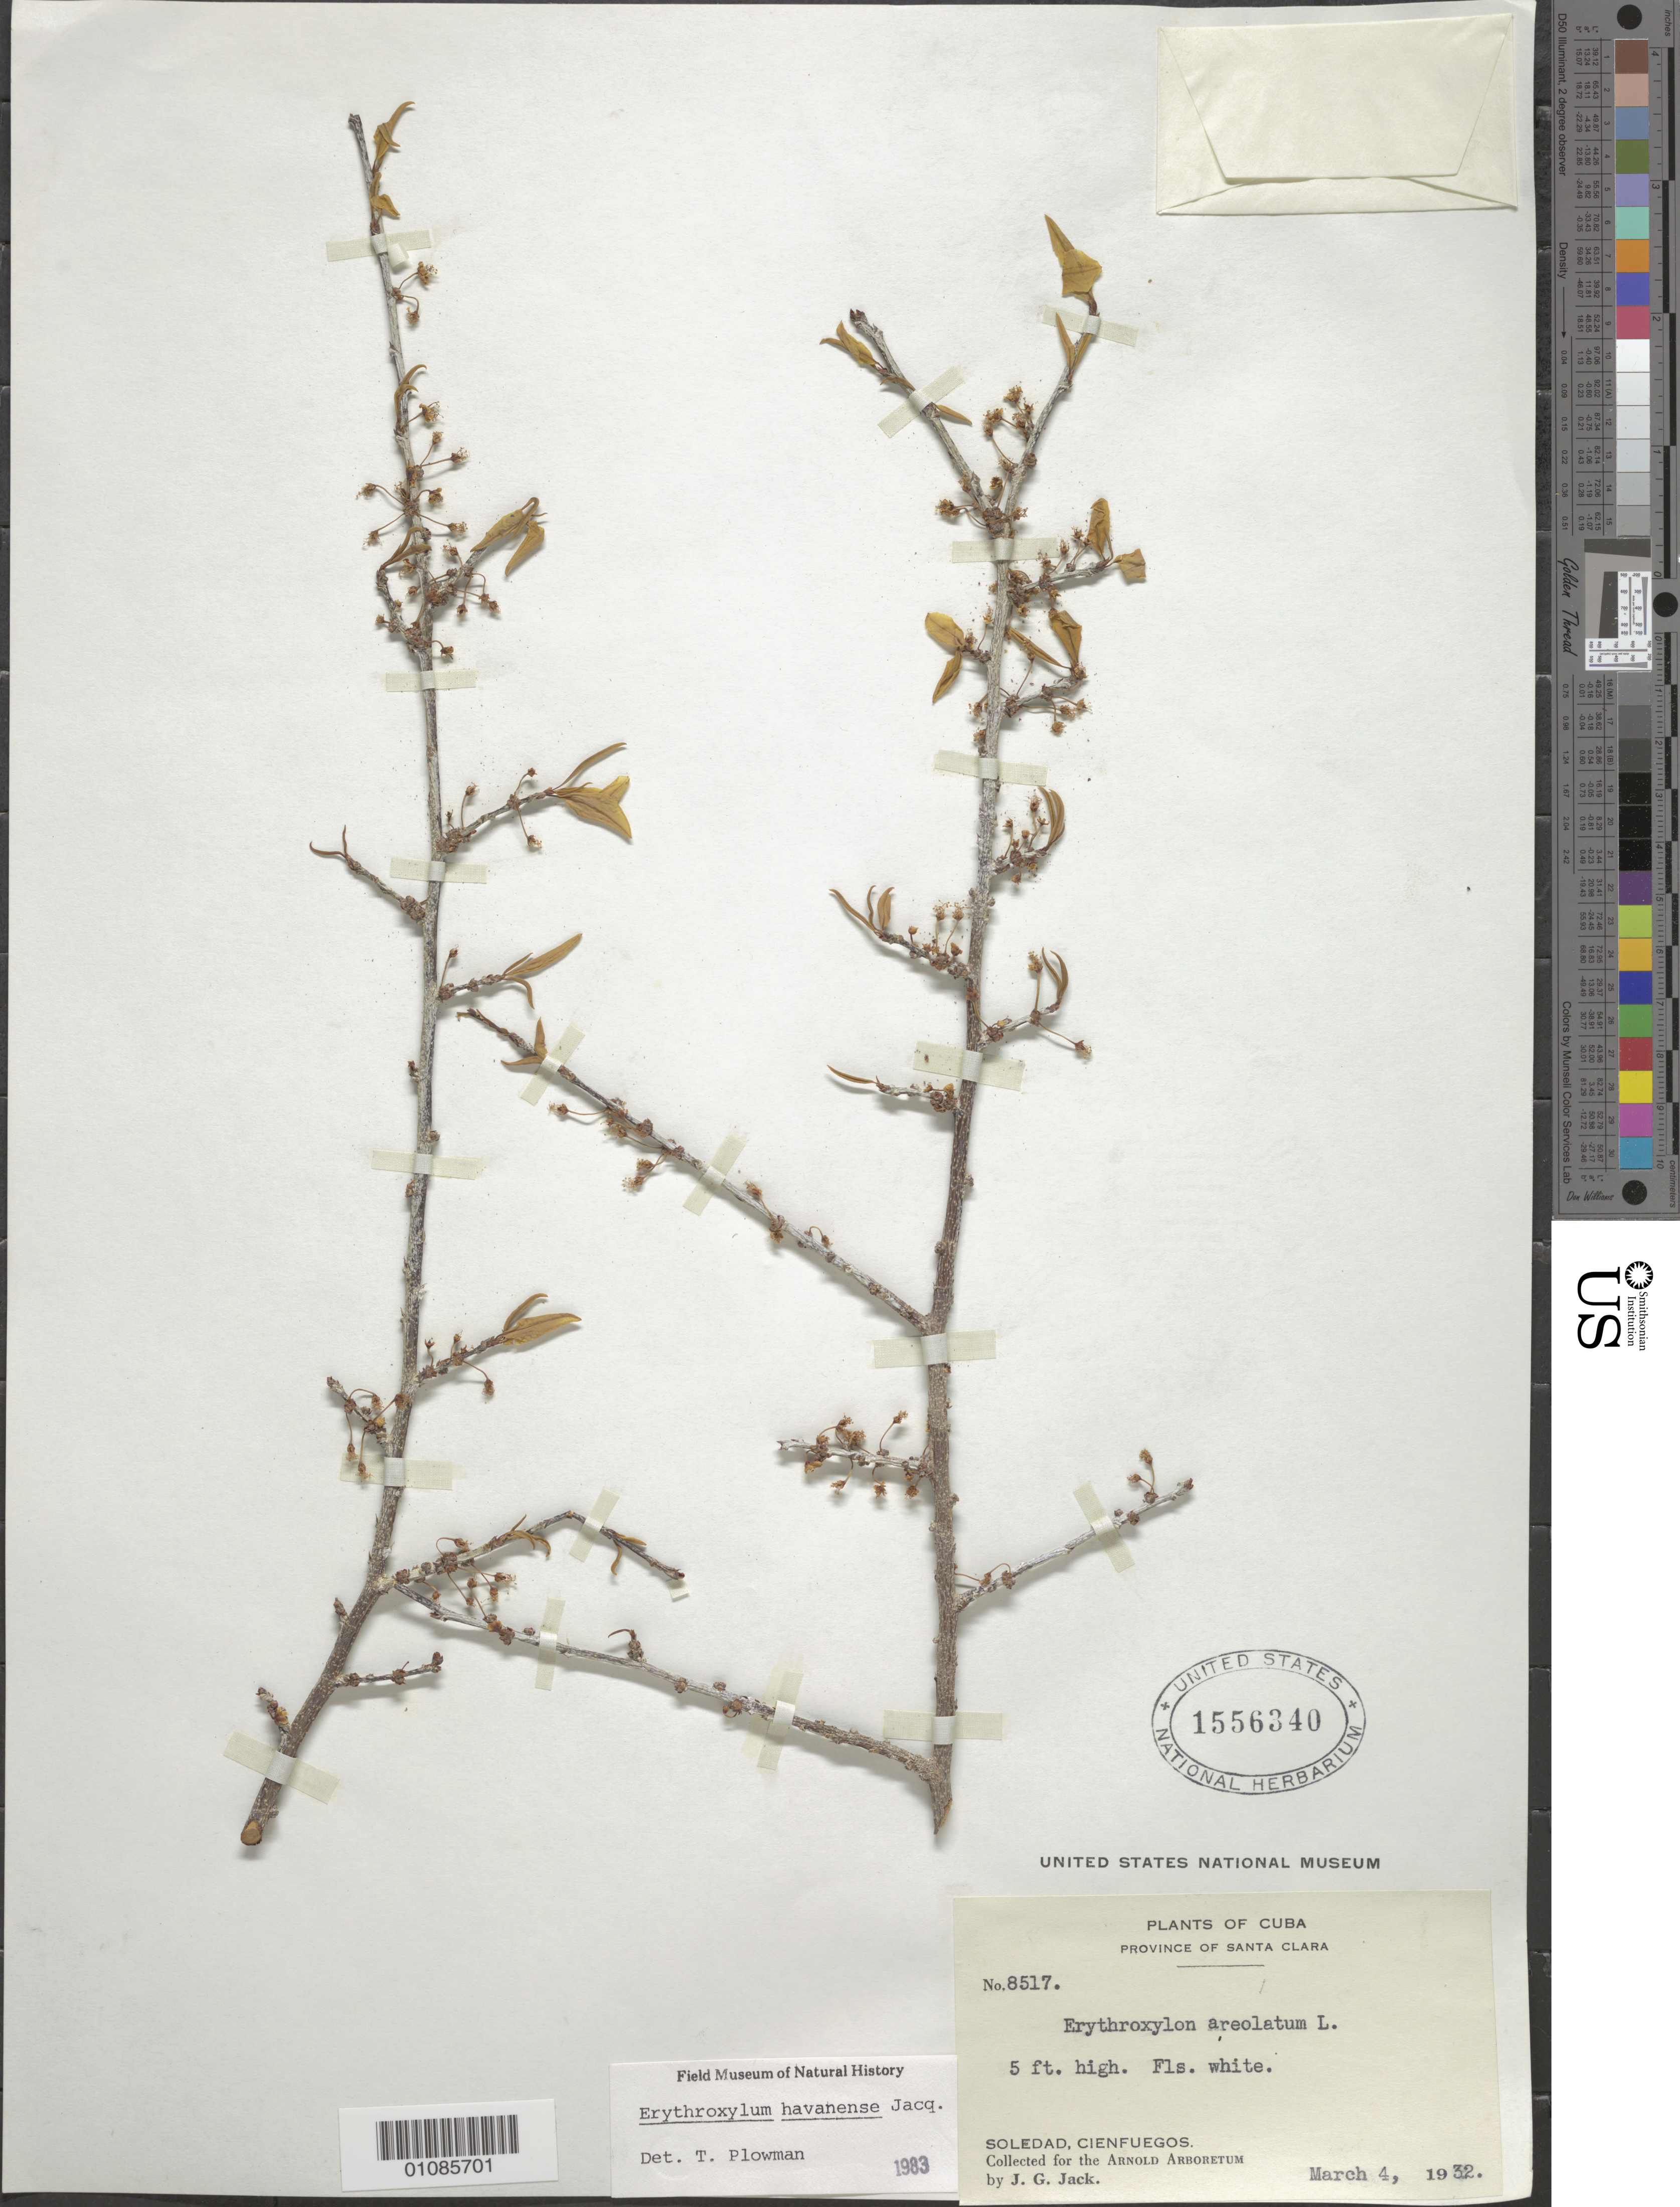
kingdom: Plantae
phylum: Tracheophyta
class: Magnoliopsida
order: Malpighiales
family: Erythroxylaceae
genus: Erythroxylum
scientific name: Erythroxylum havanense var. havanense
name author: Jacq.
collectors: J. G. Jack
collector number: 8517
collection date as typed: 04 Mar 1932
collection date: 1932-03-04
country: Cuba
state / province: Villa Clara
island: Cuba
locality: Santa Clara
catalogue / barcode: US 1556340